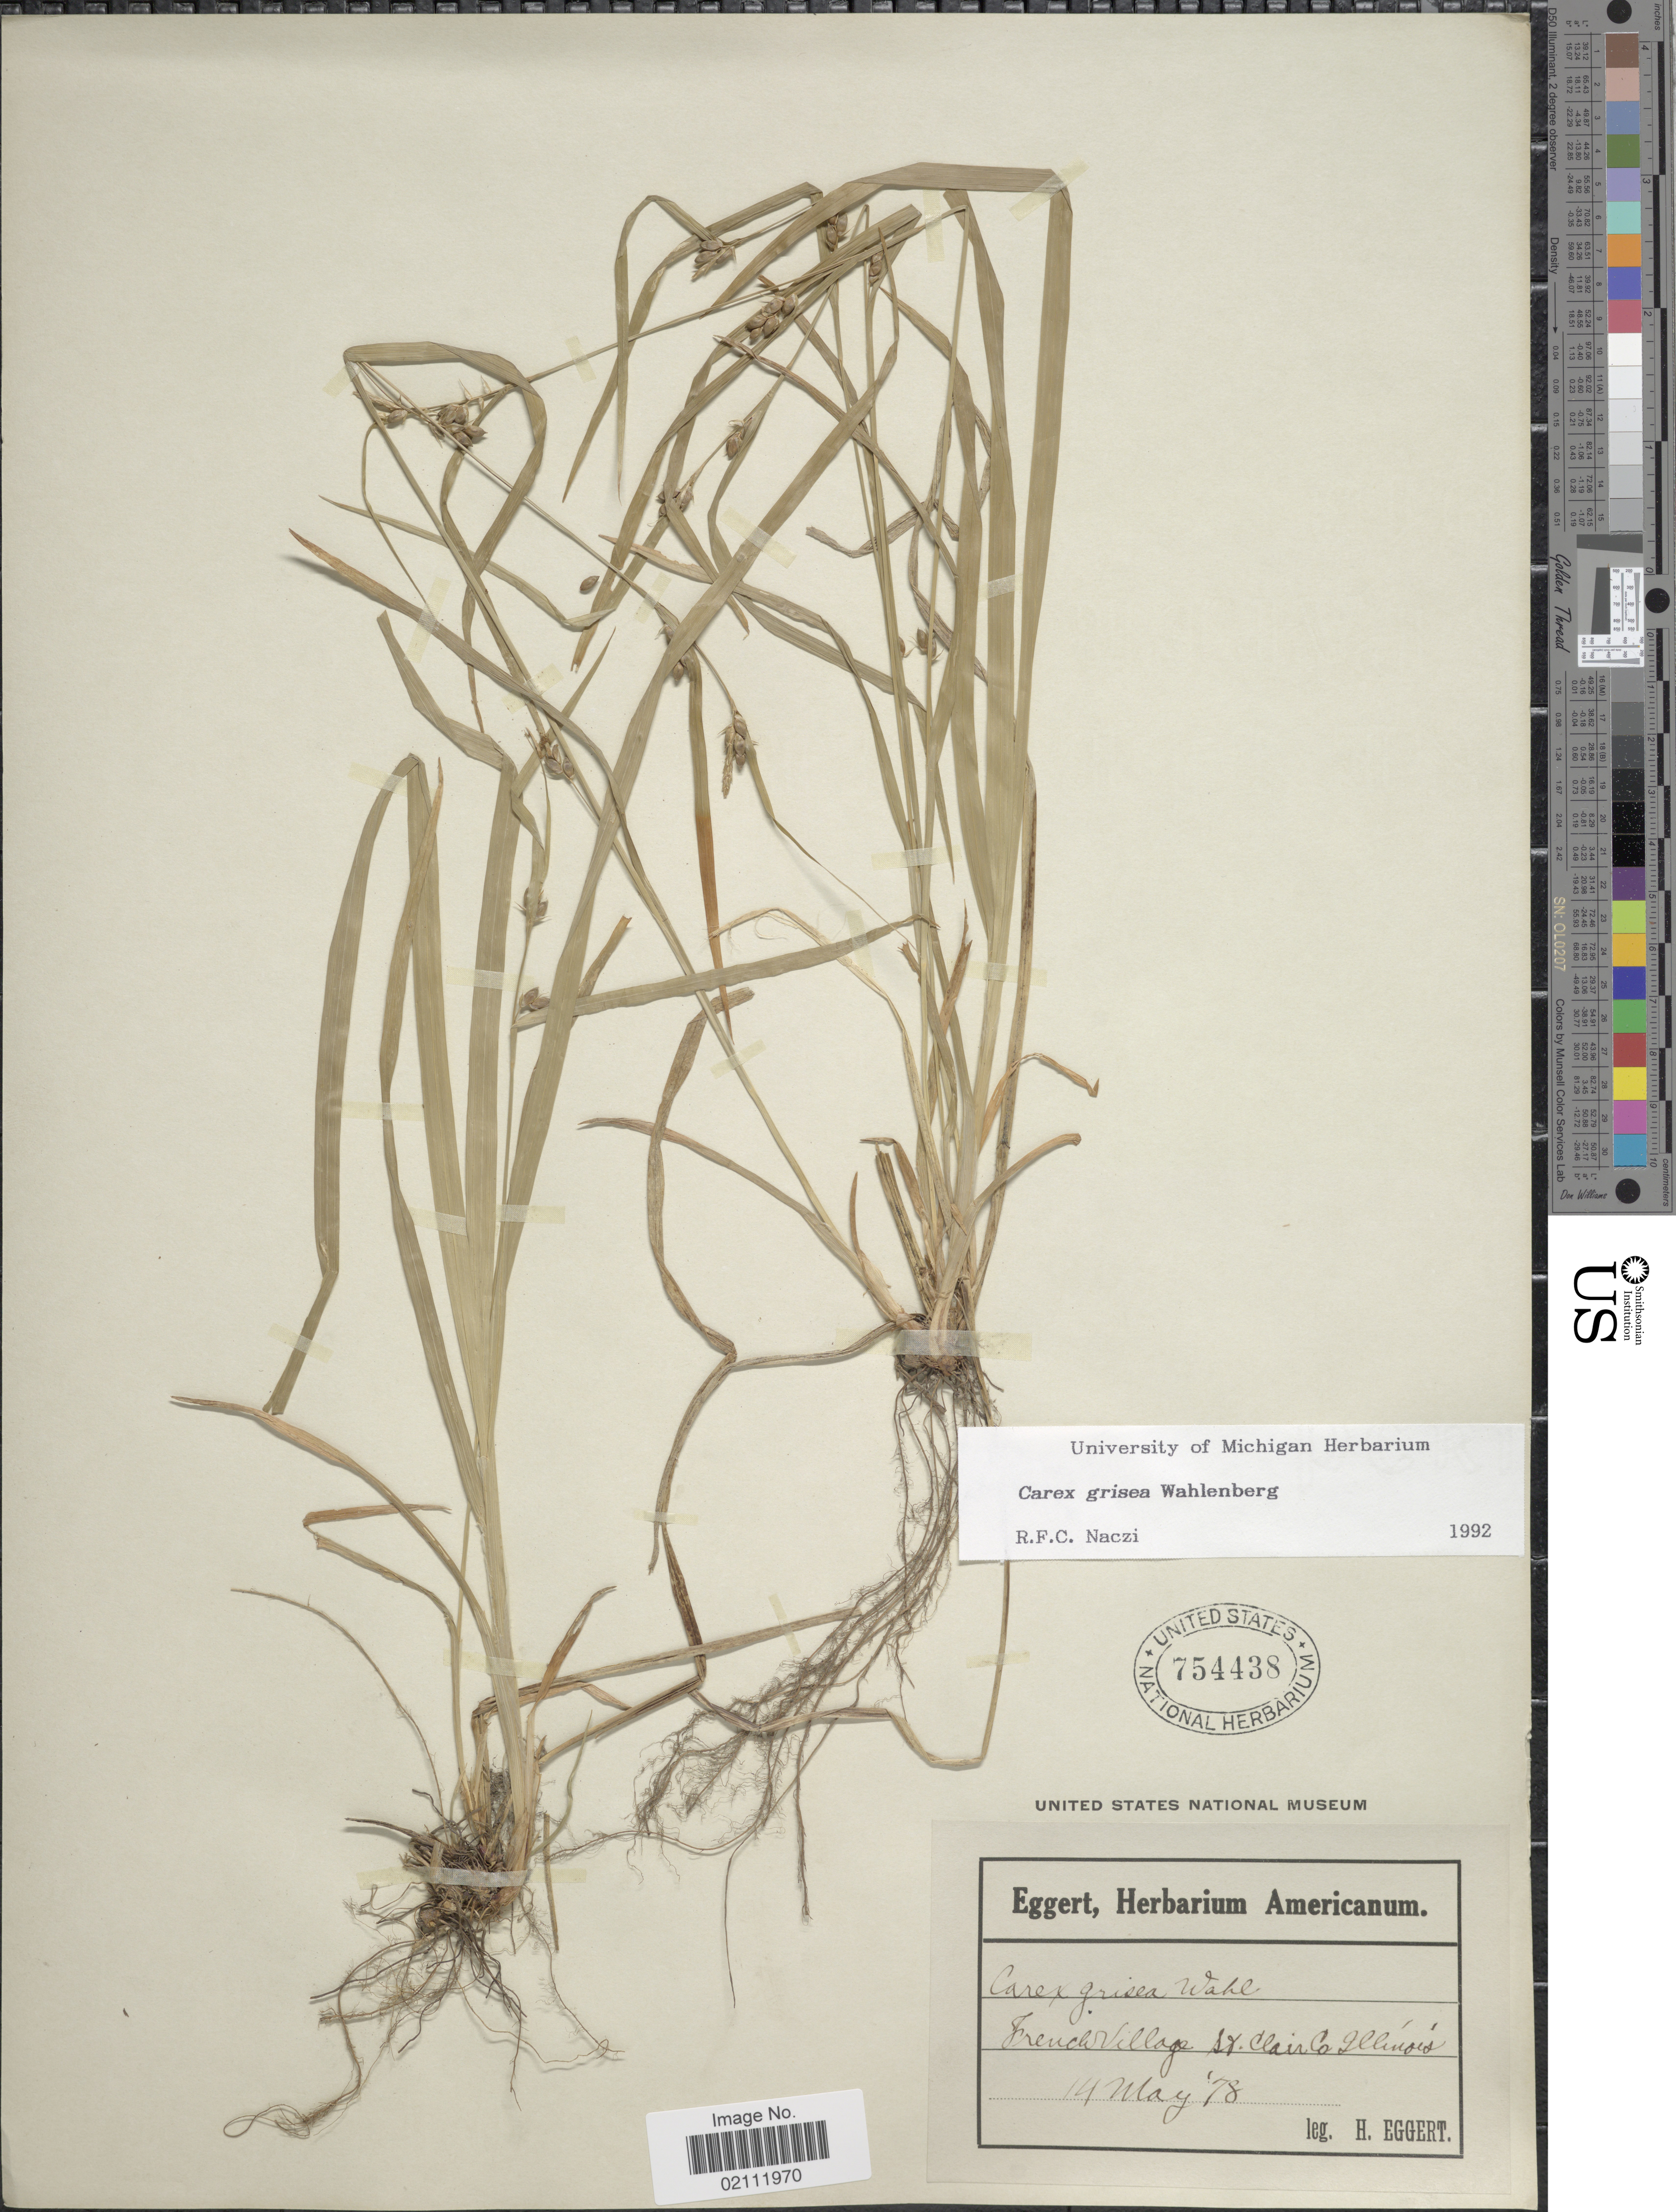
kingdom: Plantae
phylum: Tracheophyta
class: Liliopsida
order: Poales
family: Cyperaceae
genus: Carex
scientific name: Carex grisea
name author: Wahlenb.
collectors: H. Eggert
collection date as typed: Transcribed d/m/y: 14/5/78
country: United States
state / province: Illinois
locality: French Village, St. Clair Co.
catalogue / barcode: US 754438